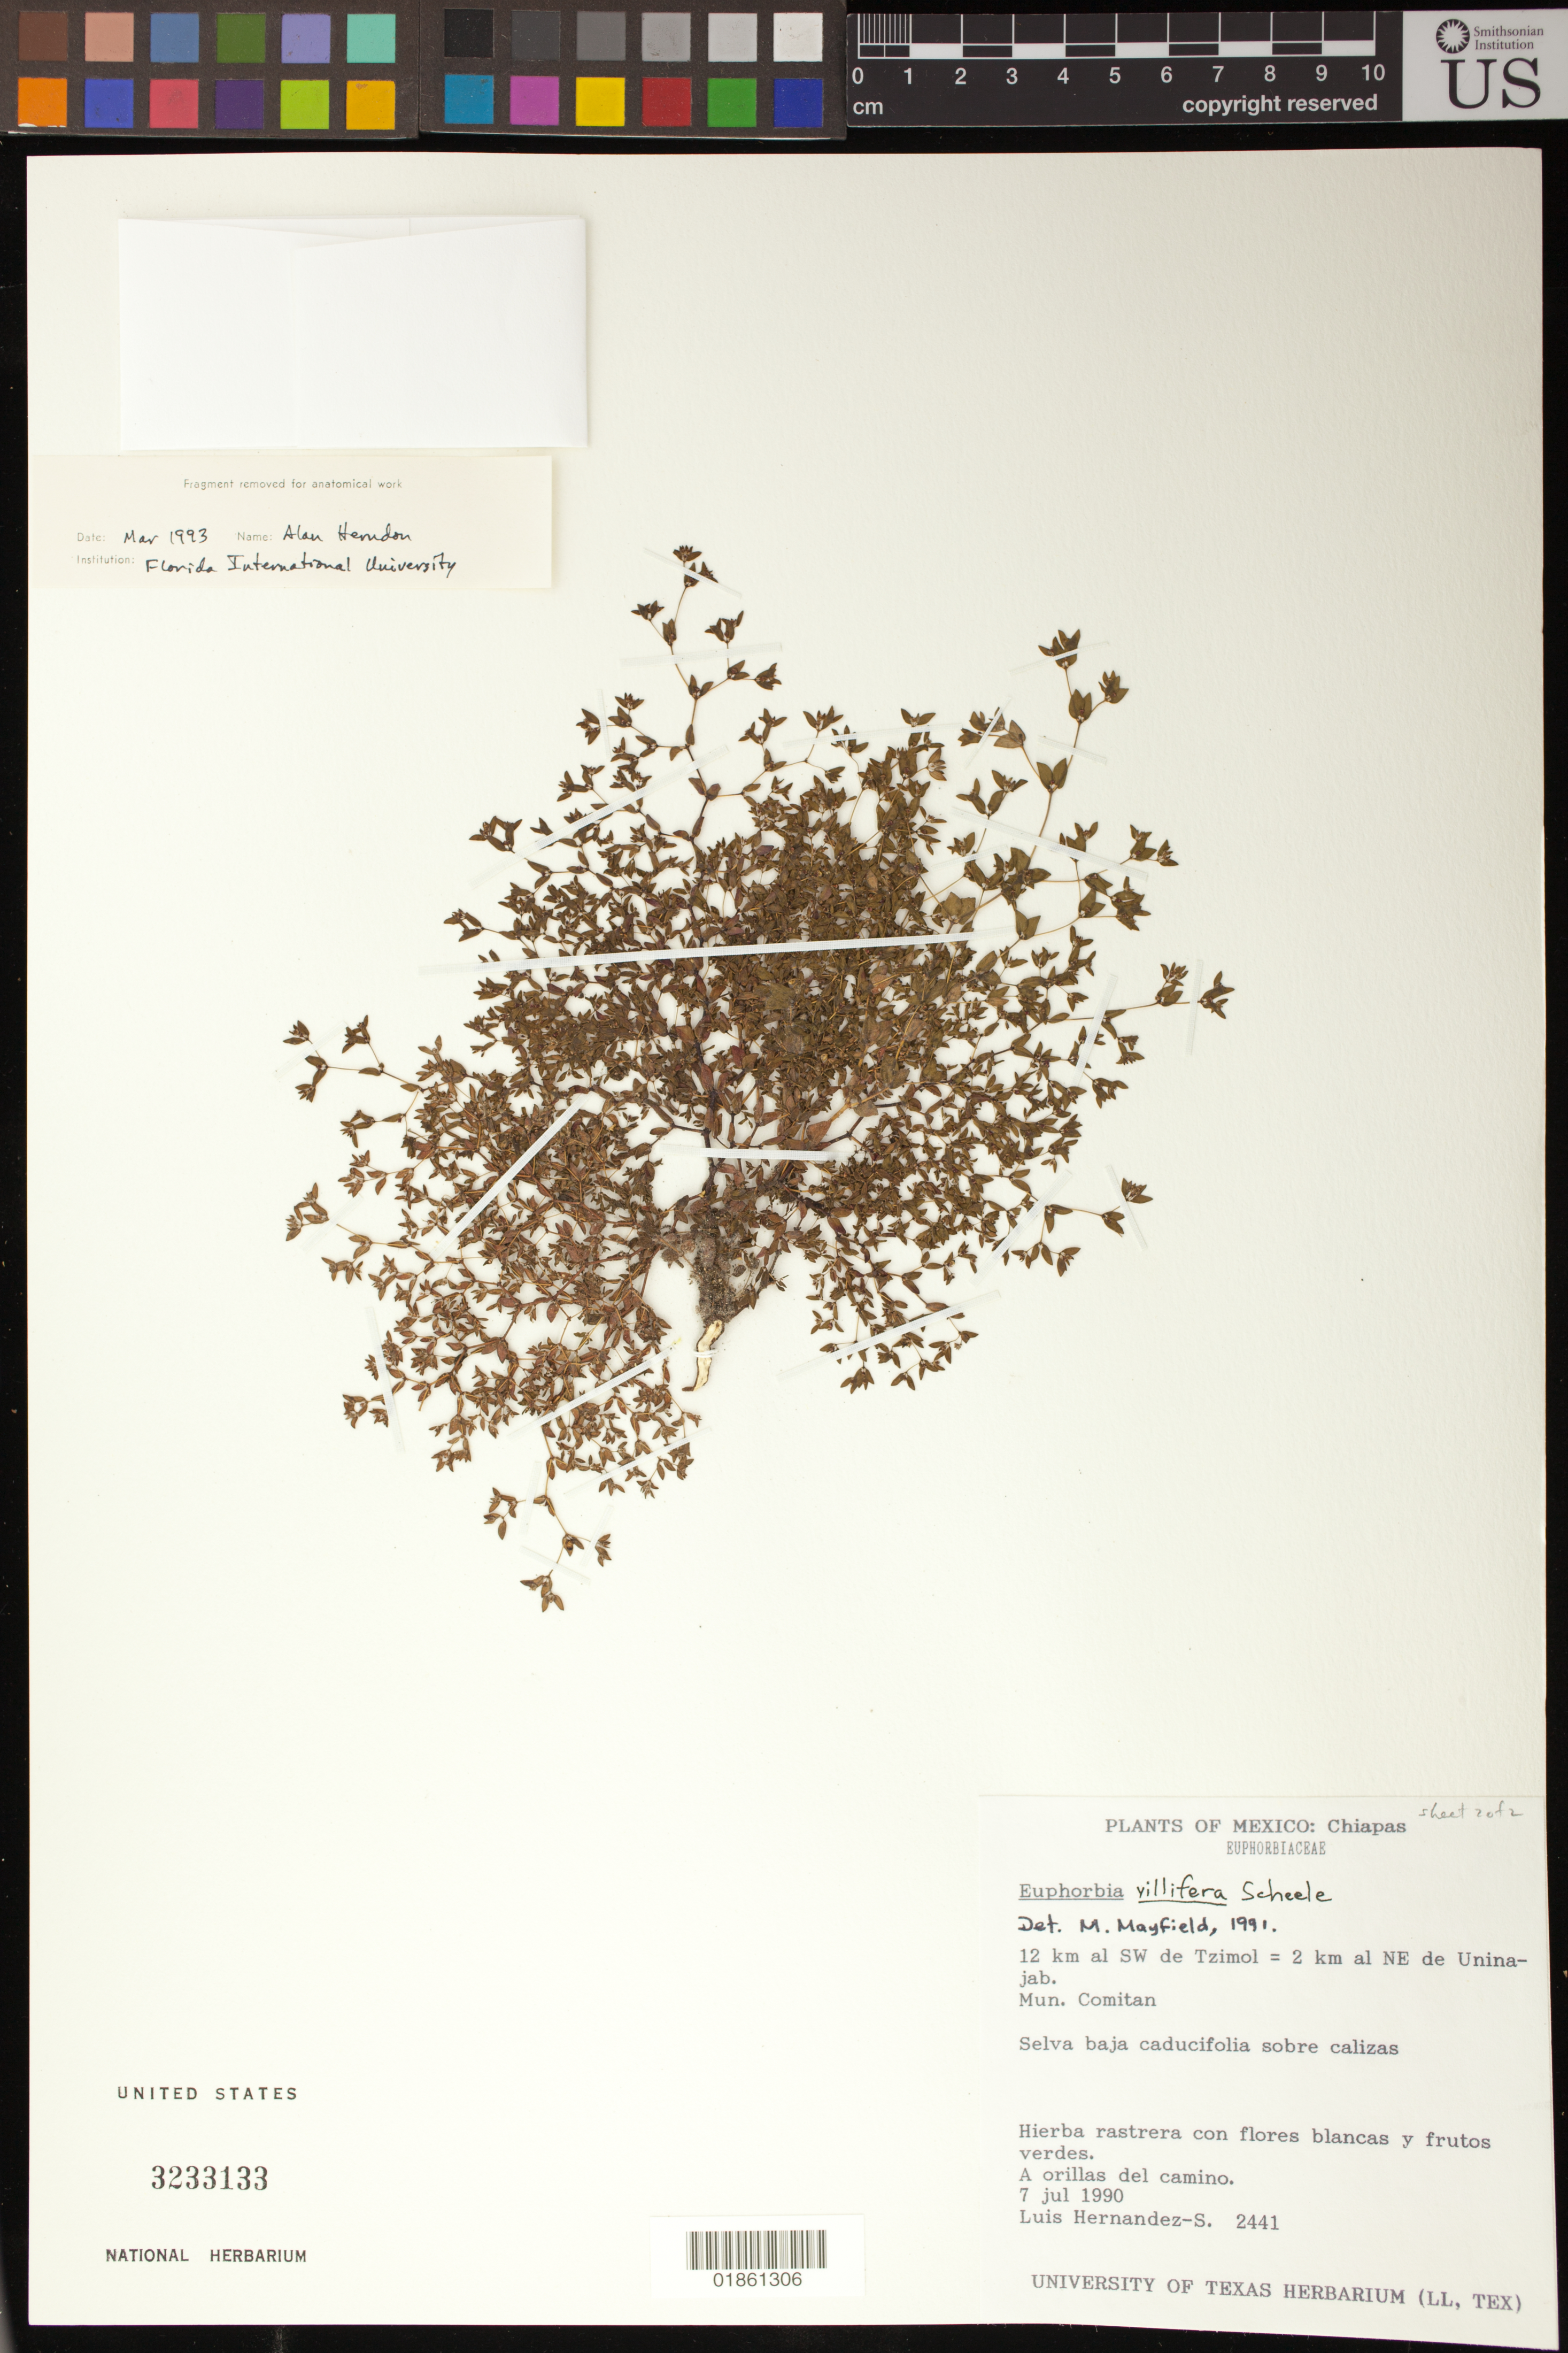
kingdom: Plantae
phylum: Tracheophyta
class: Magnoliopsida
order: Malpighiales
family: Euphorbiaceae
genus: Euphorbia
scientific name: Euphorbia villifera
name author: Scheele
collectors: L. Hernandez S.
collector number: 2441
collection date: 1990-07-07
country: Mexico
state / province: Chiapas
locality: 12 km al SW de Tizimol = 2 km al NE de Uninajab.; Municipality of Comitan.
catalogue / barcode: US 3233133